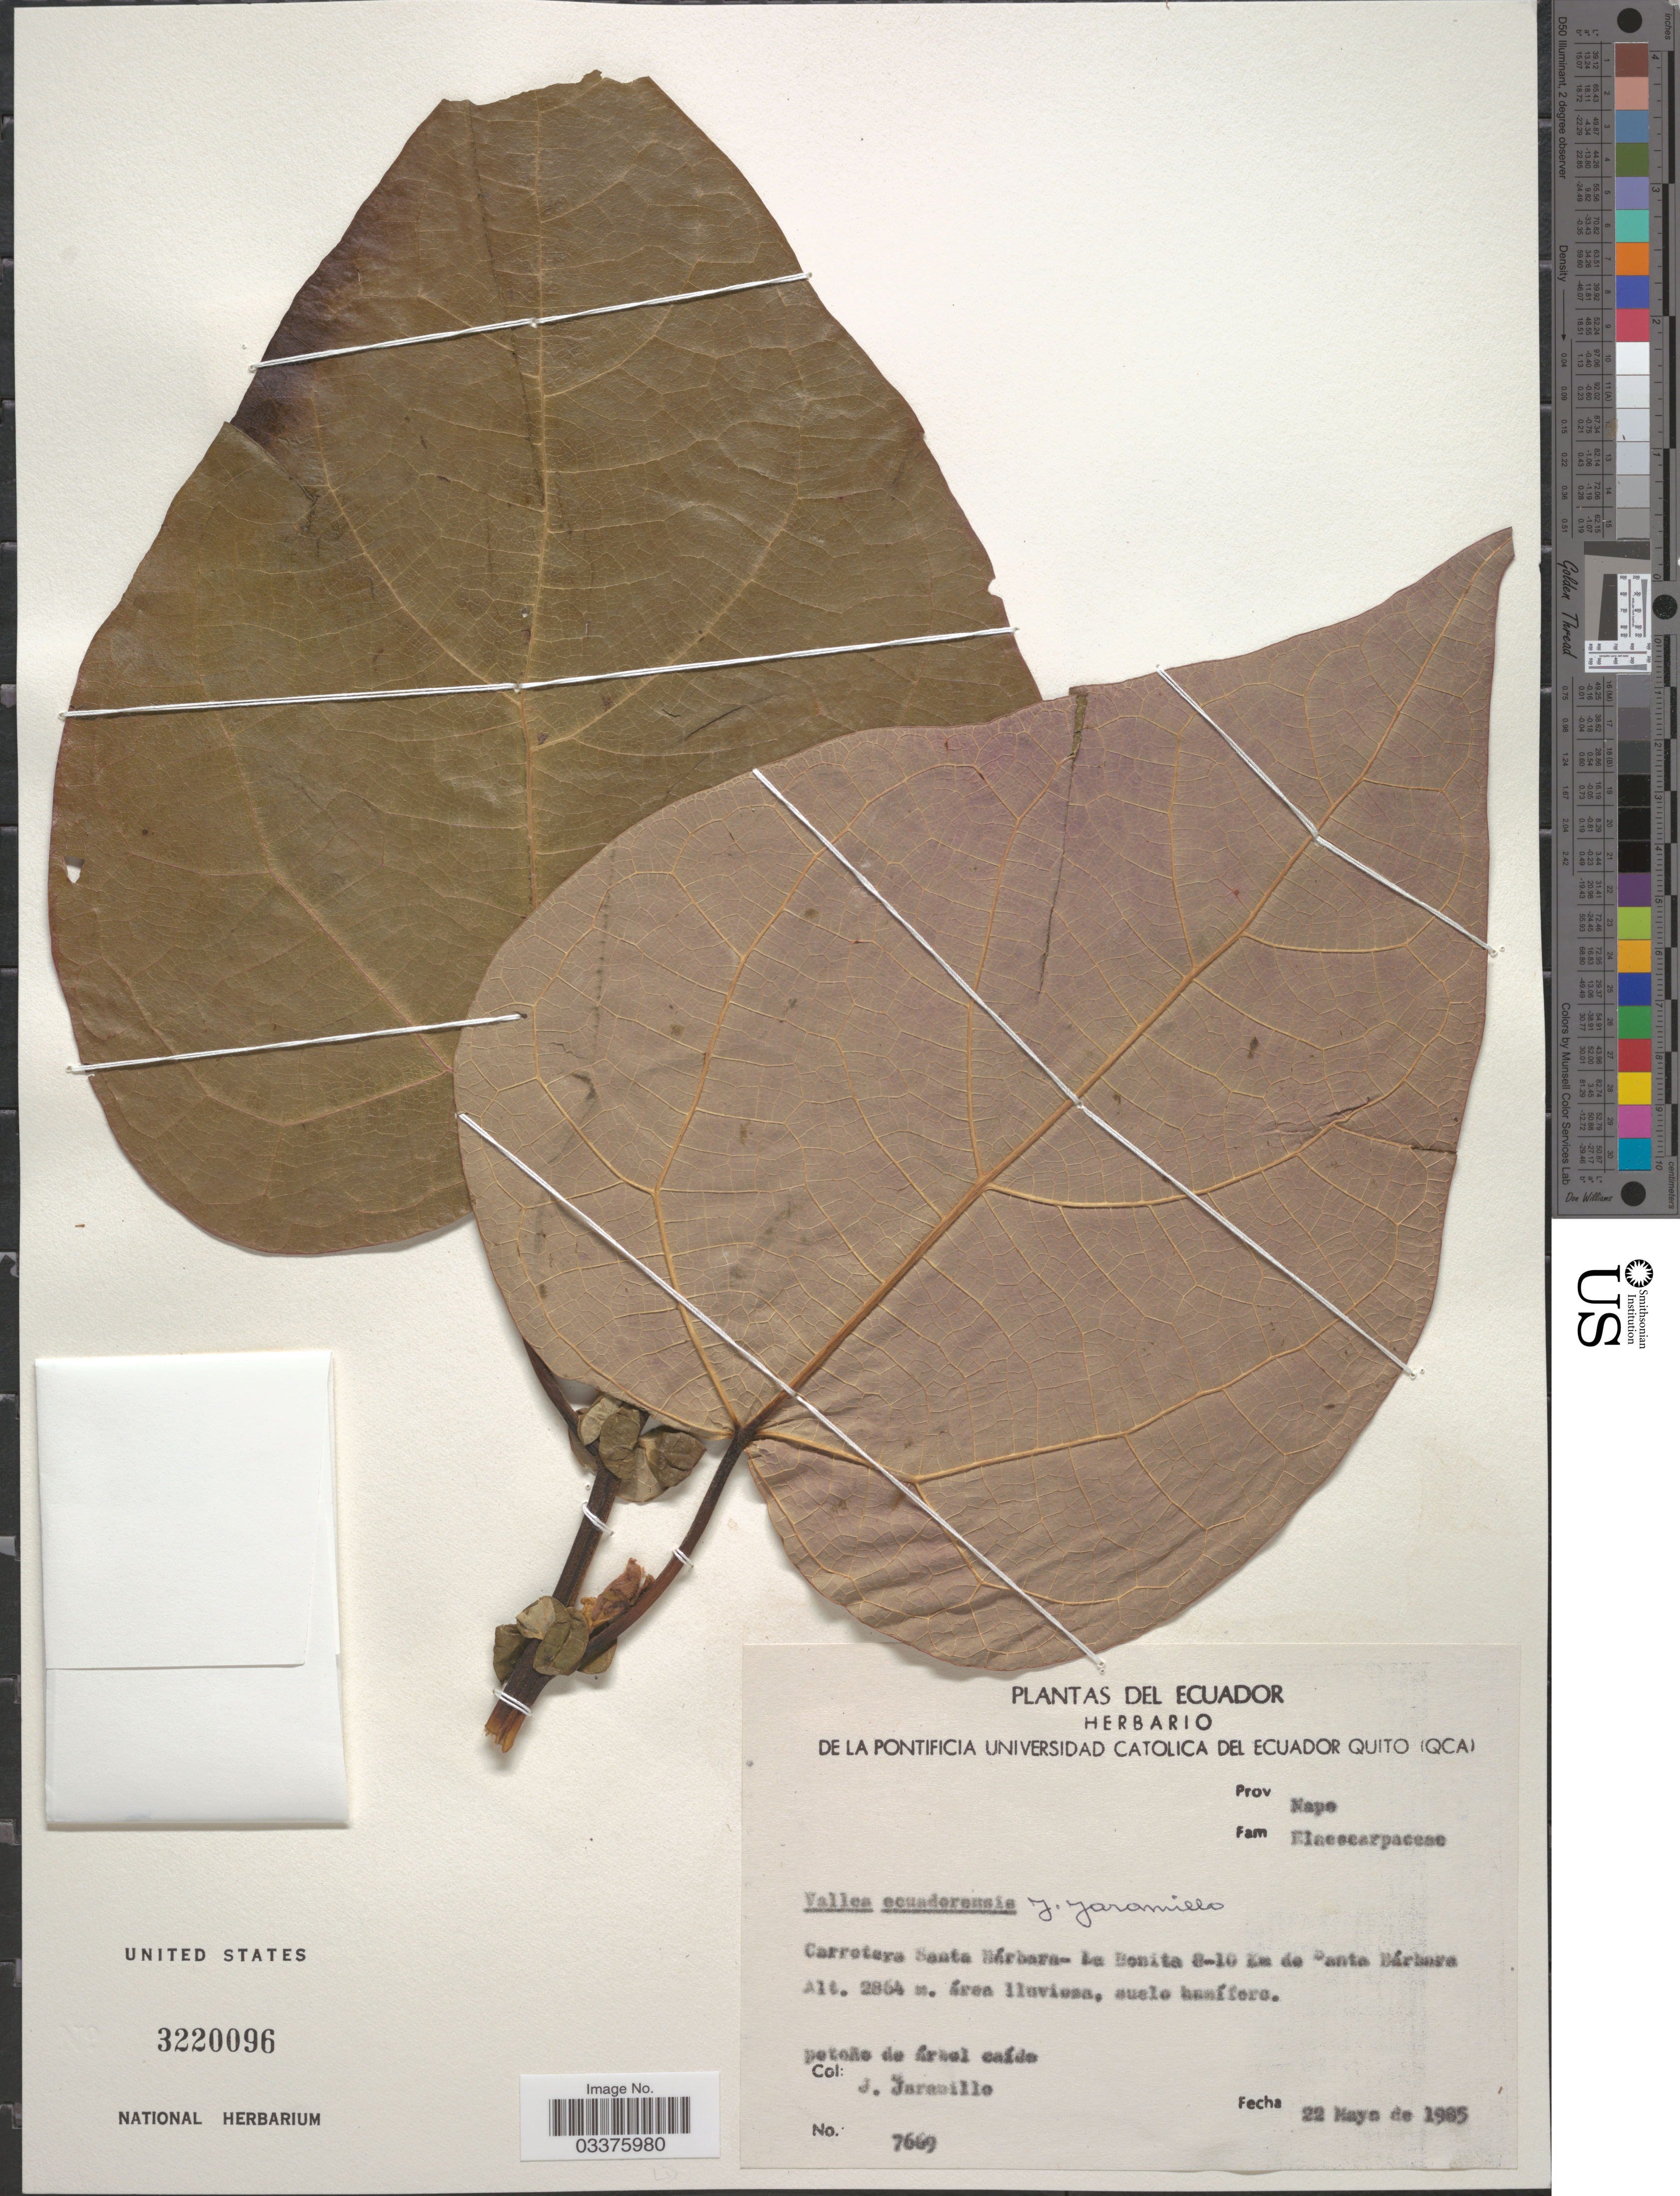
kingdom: Plantae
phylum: Tracheophyta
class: Magnoliopsida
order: Oxalidales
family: Elaeocarpaceae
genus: Vallea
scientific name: Vallea ecuadorensis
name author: J. Jaram.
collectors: J. Jaramillo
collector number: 7669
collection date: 1985-05-22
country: Ecuador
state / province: Napo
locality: Carretera Santa Bárbara- La Bonita 8-10 Km de Santa Bárbara.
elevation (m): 2864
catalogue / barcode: US 3220096